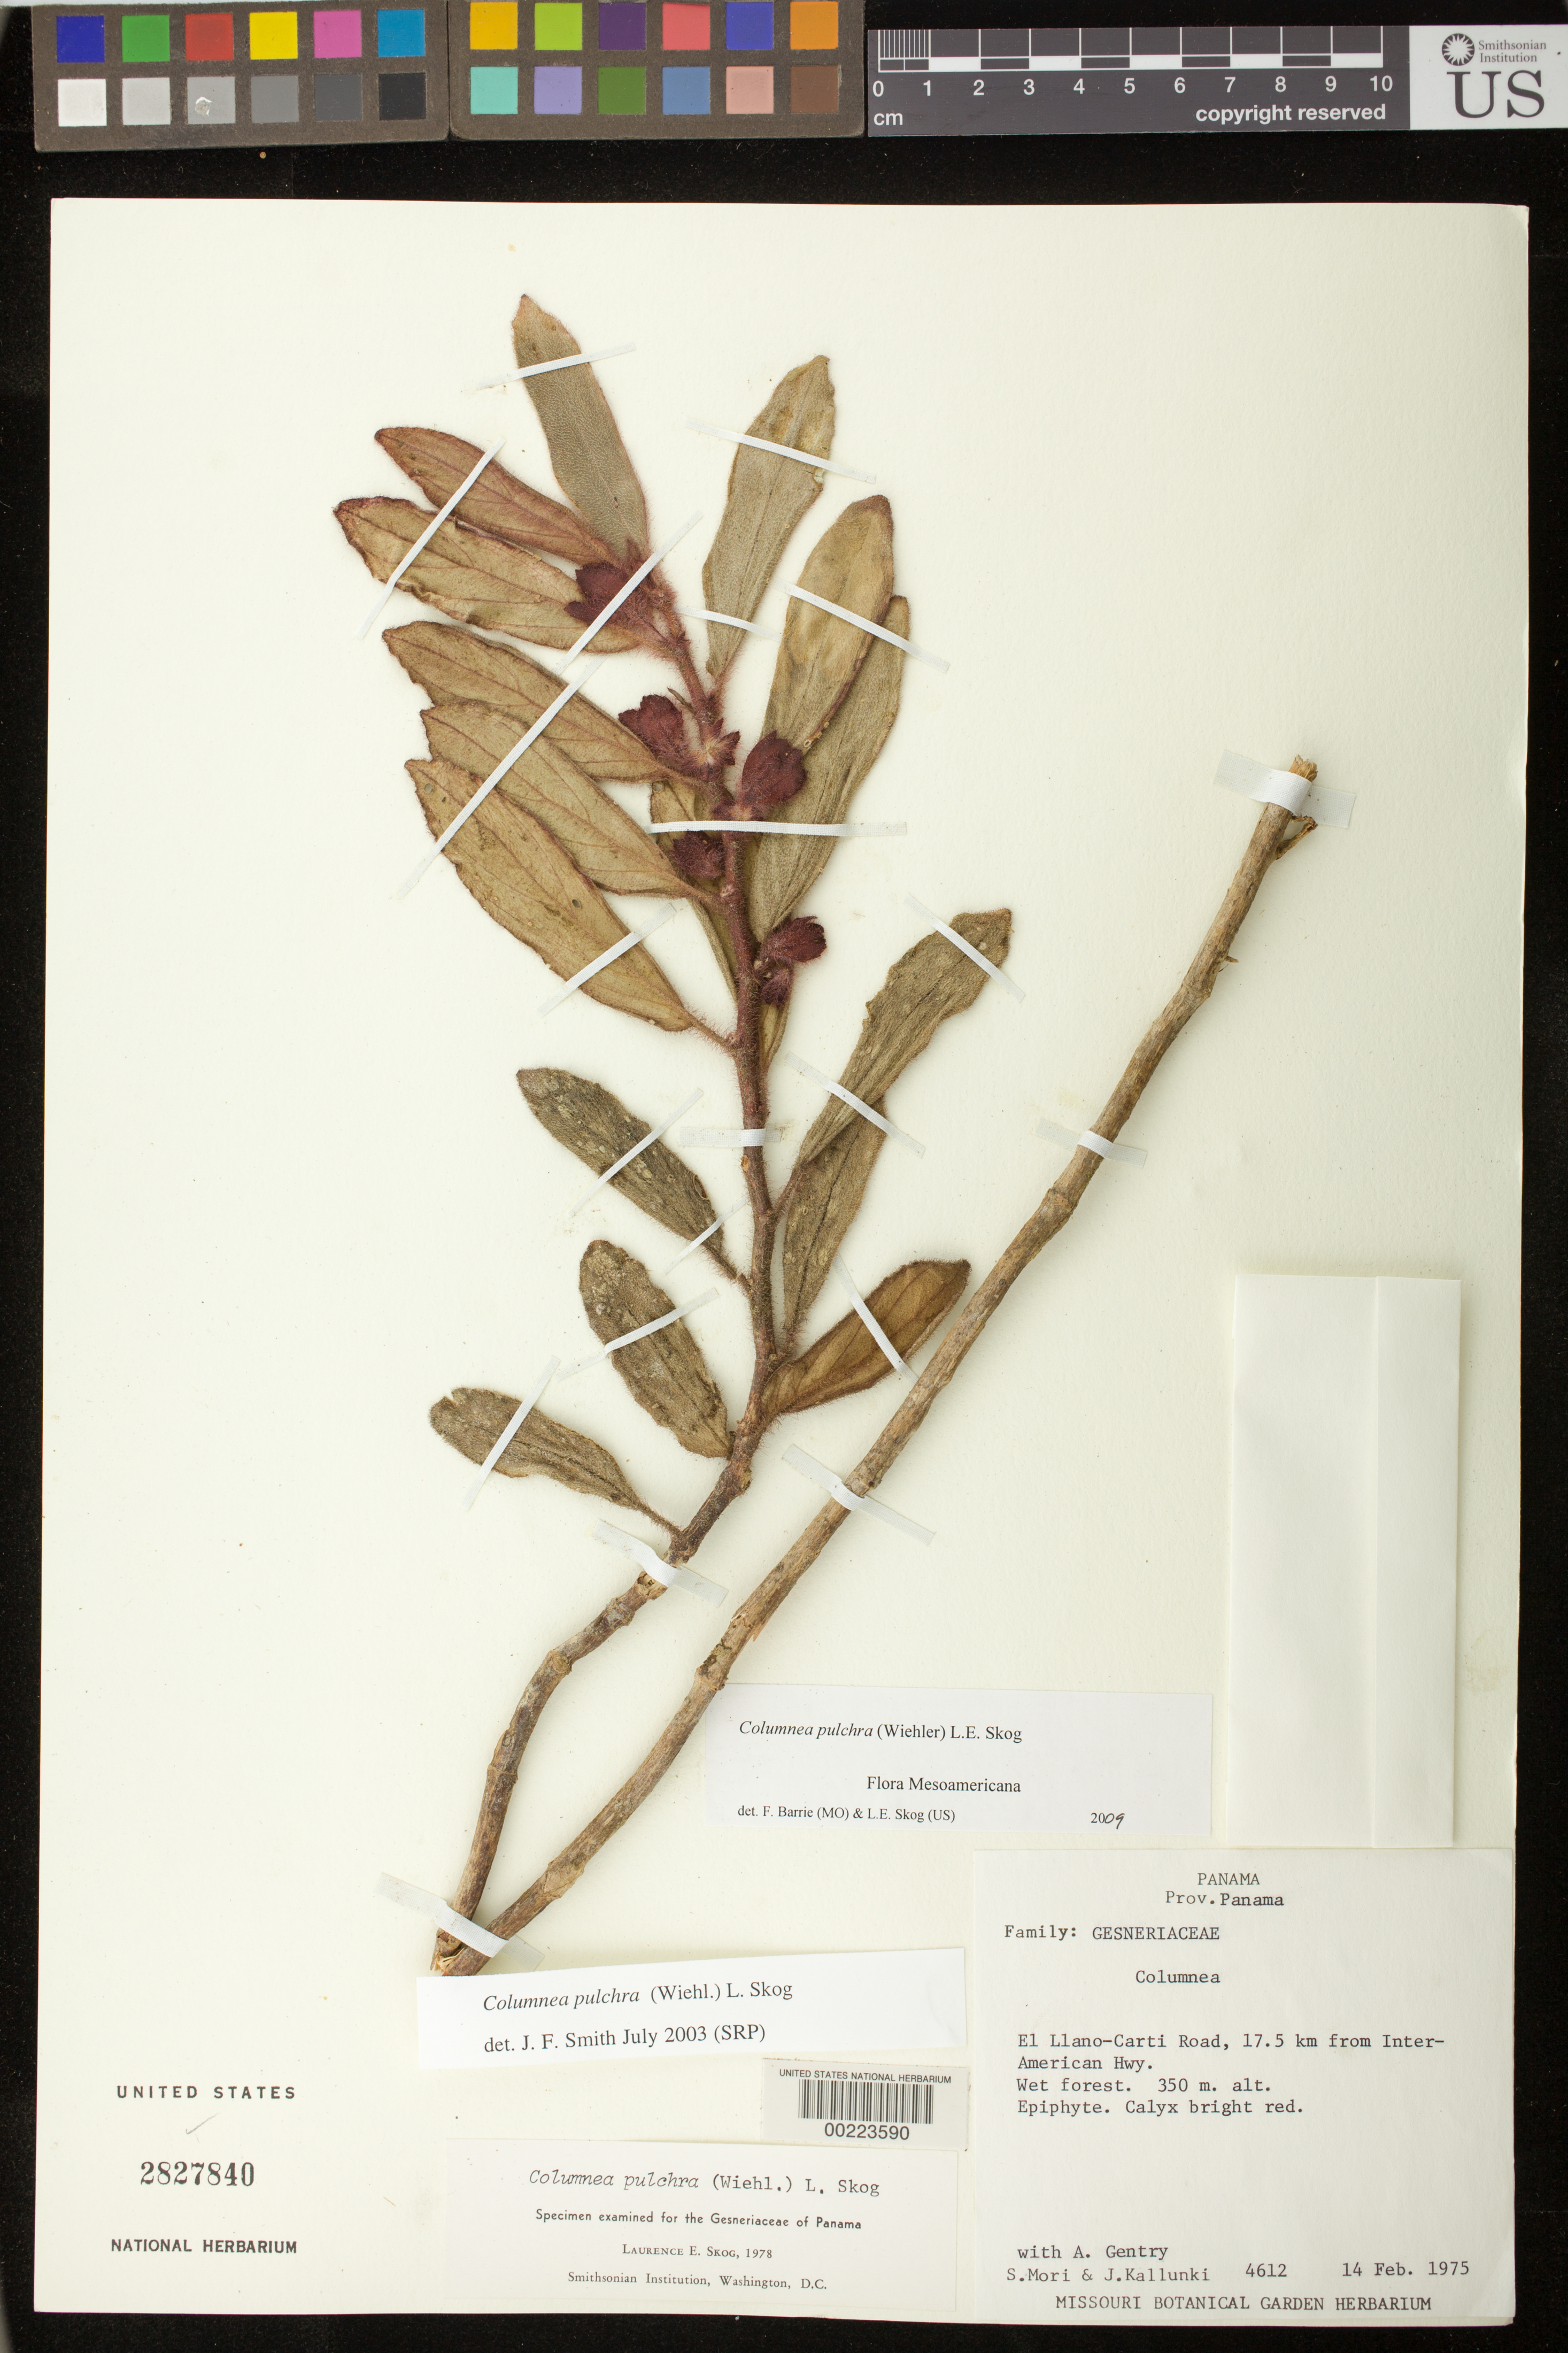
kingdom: Plantae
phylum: Tracheophyta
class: Magnoliopsida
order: Lamiales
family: Gesneriaceae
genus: Columnea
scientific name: Columnea pulchra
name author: (Wiehler) L.E. Skog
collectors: S. Mori, J. Kallunki & A. H. Gentry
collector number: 4612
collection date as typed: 14 Feb 1975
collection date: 1975-02-14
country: Panama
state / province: Panamá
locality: El Llano-Carti road, 17.5 km from Inter-american hwy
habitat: Wet forest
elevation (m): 350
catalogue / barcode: US 2827840